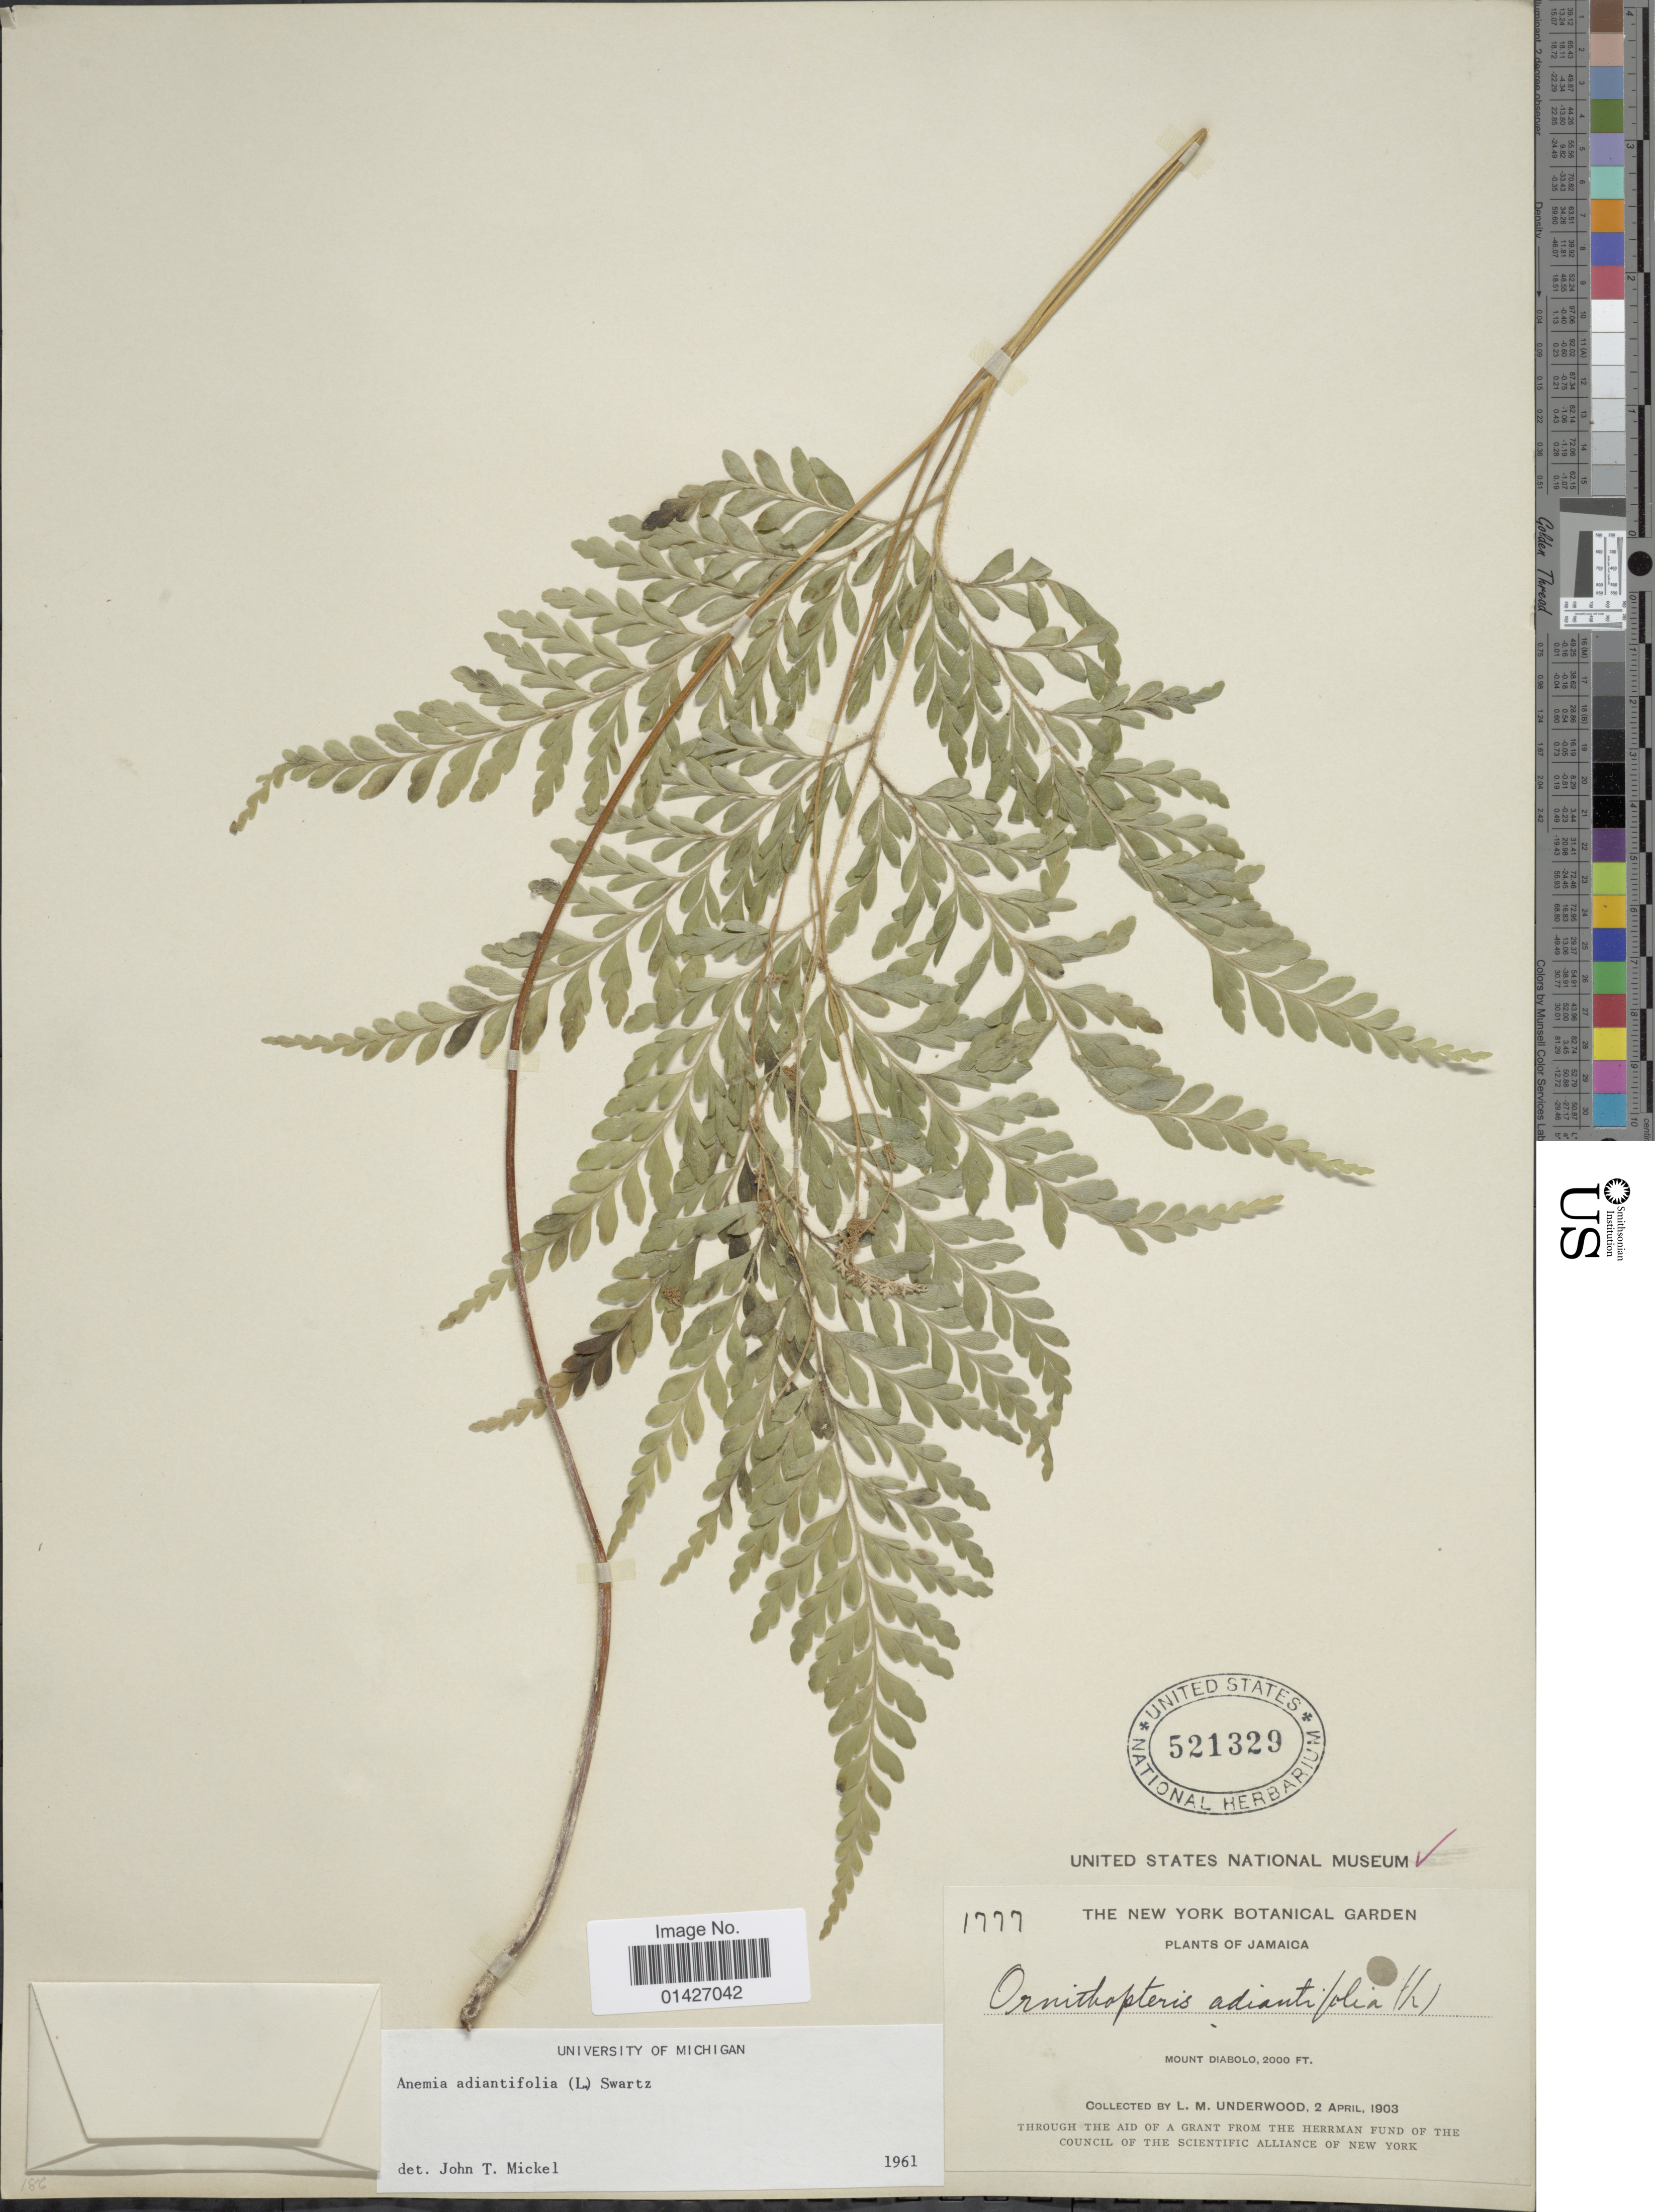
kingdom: Plantae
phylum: Tracheophyta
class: Polypodiopsida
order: Schizaeales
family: Anemiaceae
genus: Anemia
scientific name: Anemia adiantifolia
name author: (L.) Sw.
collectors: L. M. Underwood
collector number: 1777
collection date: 1903-04-02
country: Jamaica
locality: Mount Diabolo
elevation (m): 610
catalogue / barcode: US 521329